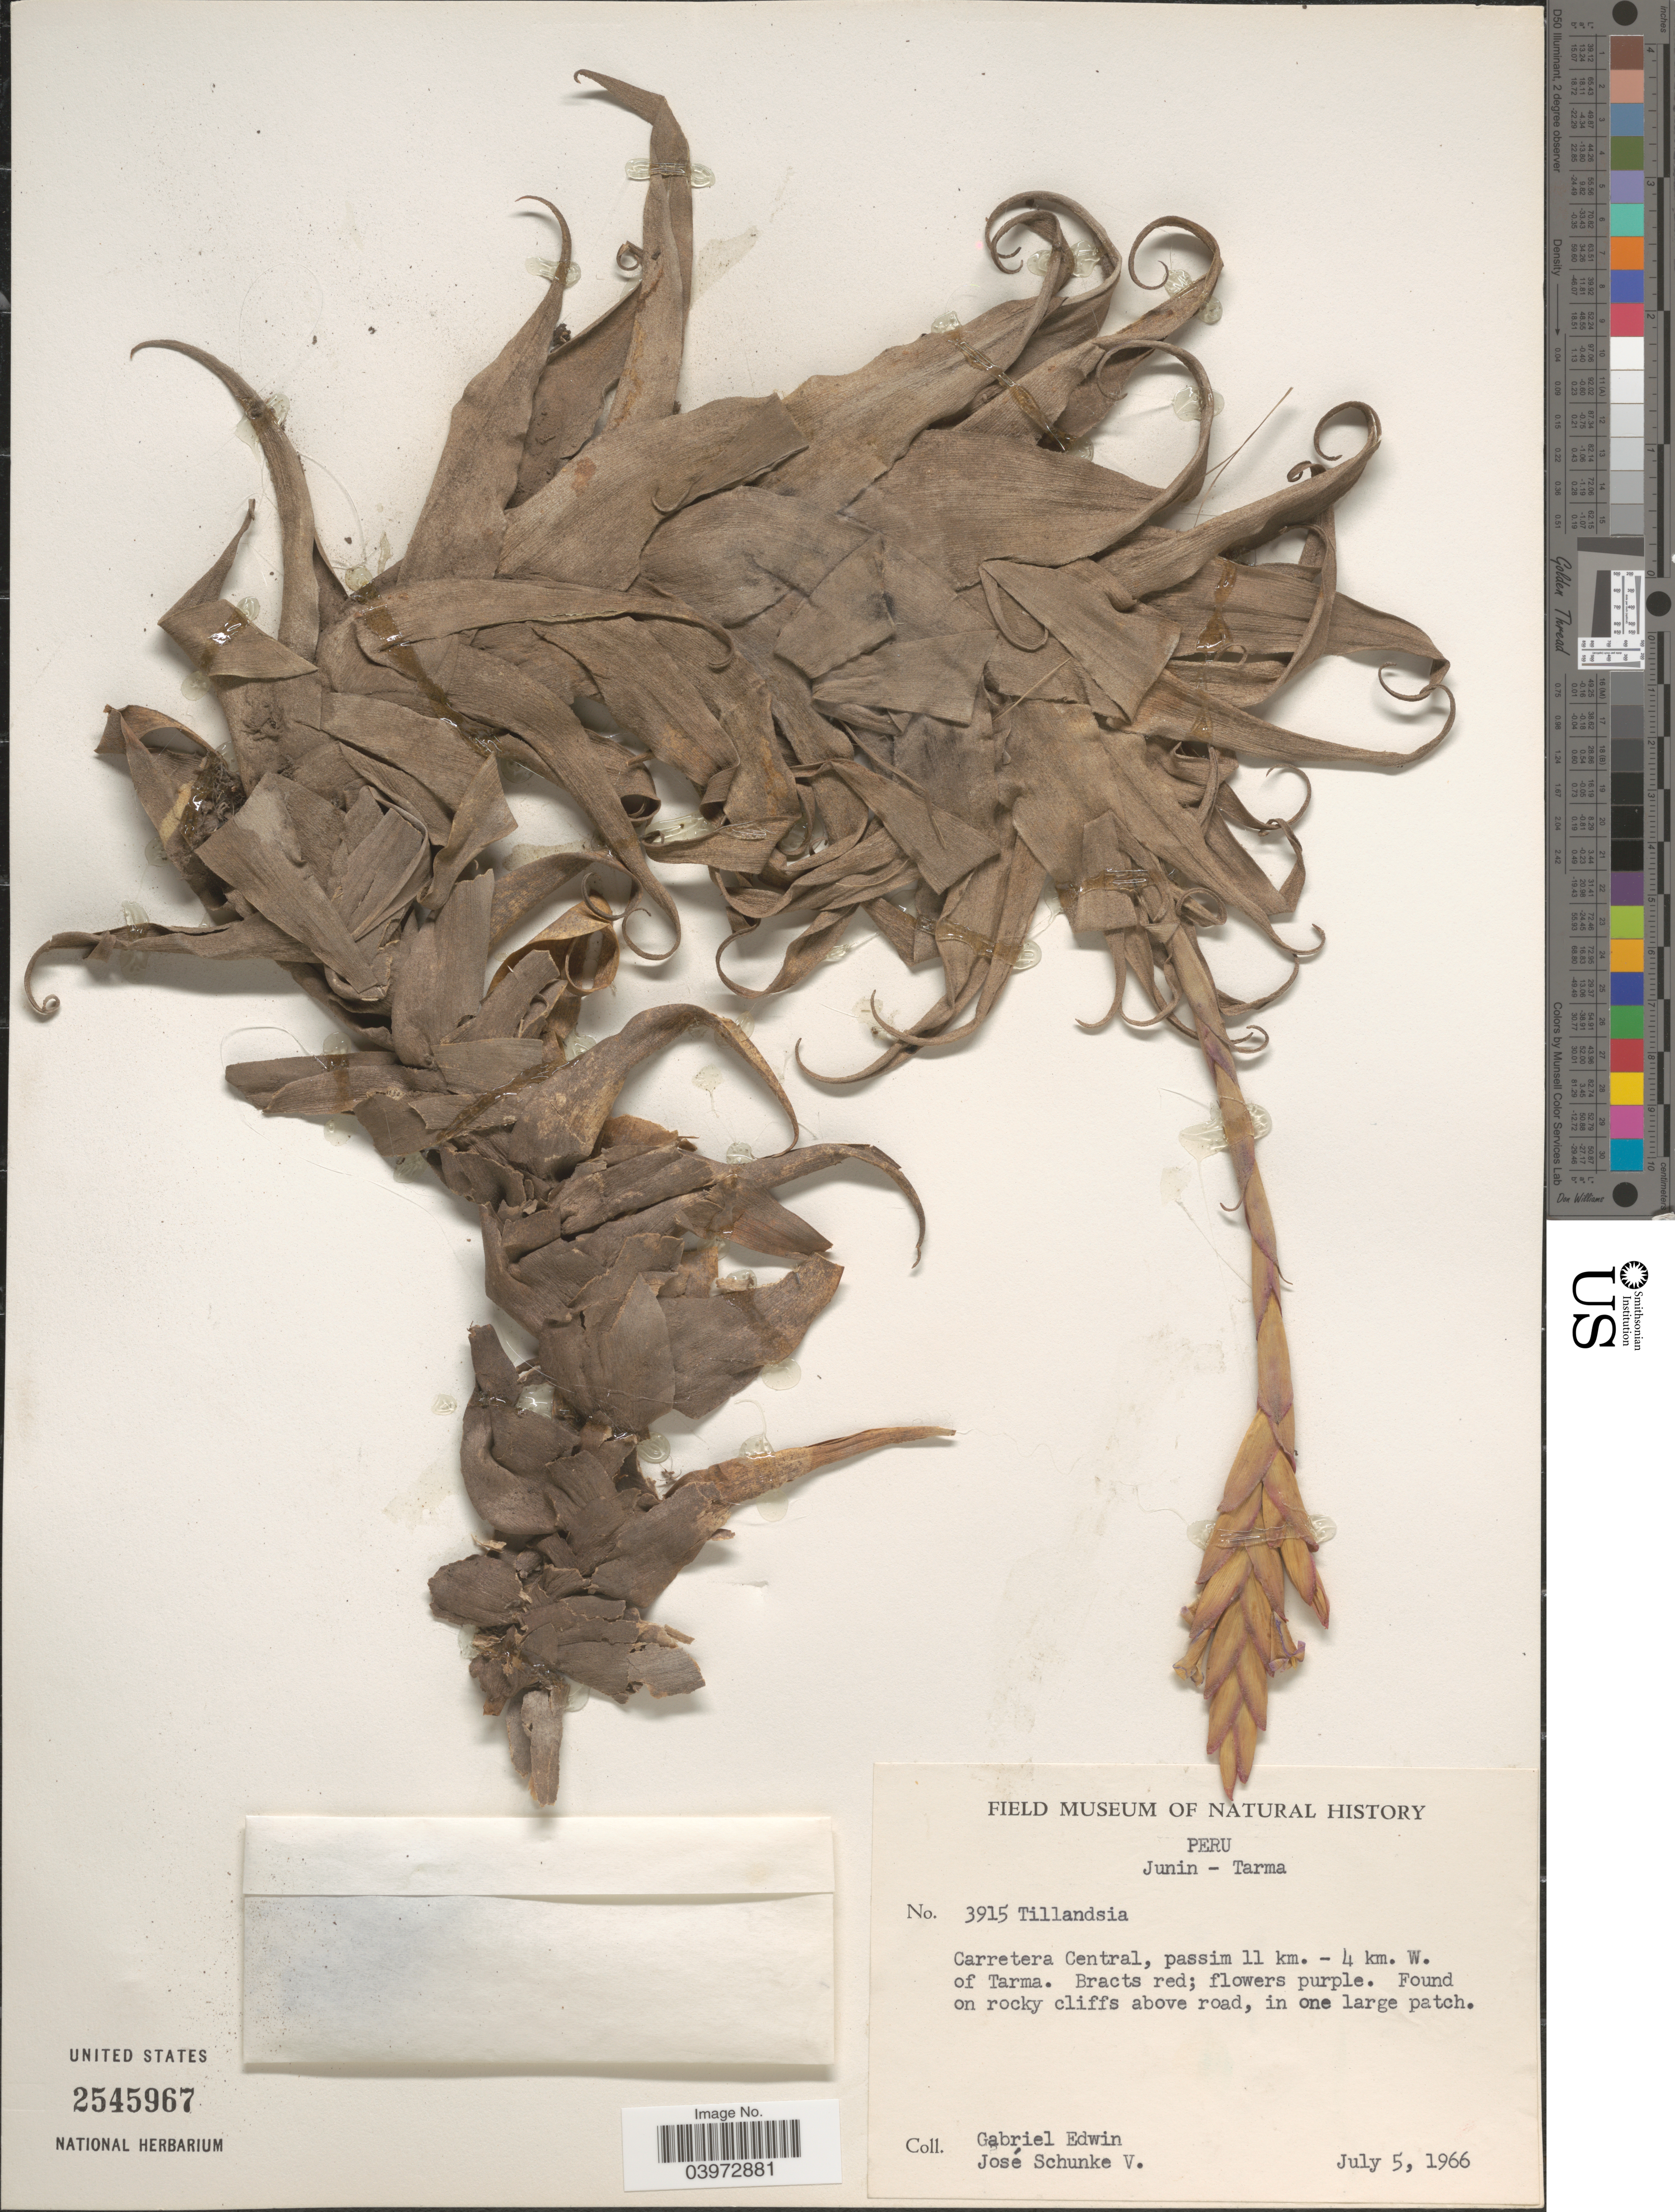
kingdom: Plantae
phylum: Tracheophyta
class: Liliopsida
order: Poales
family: Bromeliaceae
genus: Tillandsia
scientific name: Tillandsia cauligera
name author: Mez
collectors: G. Edwin & J. Schunke Vigo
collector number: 3915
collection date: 1966-07-05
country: Peru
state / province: Junín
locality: Tarma. Carretera Central, passim 11 km.- 4 km. W. of Tarma.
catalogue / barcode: US 2545967